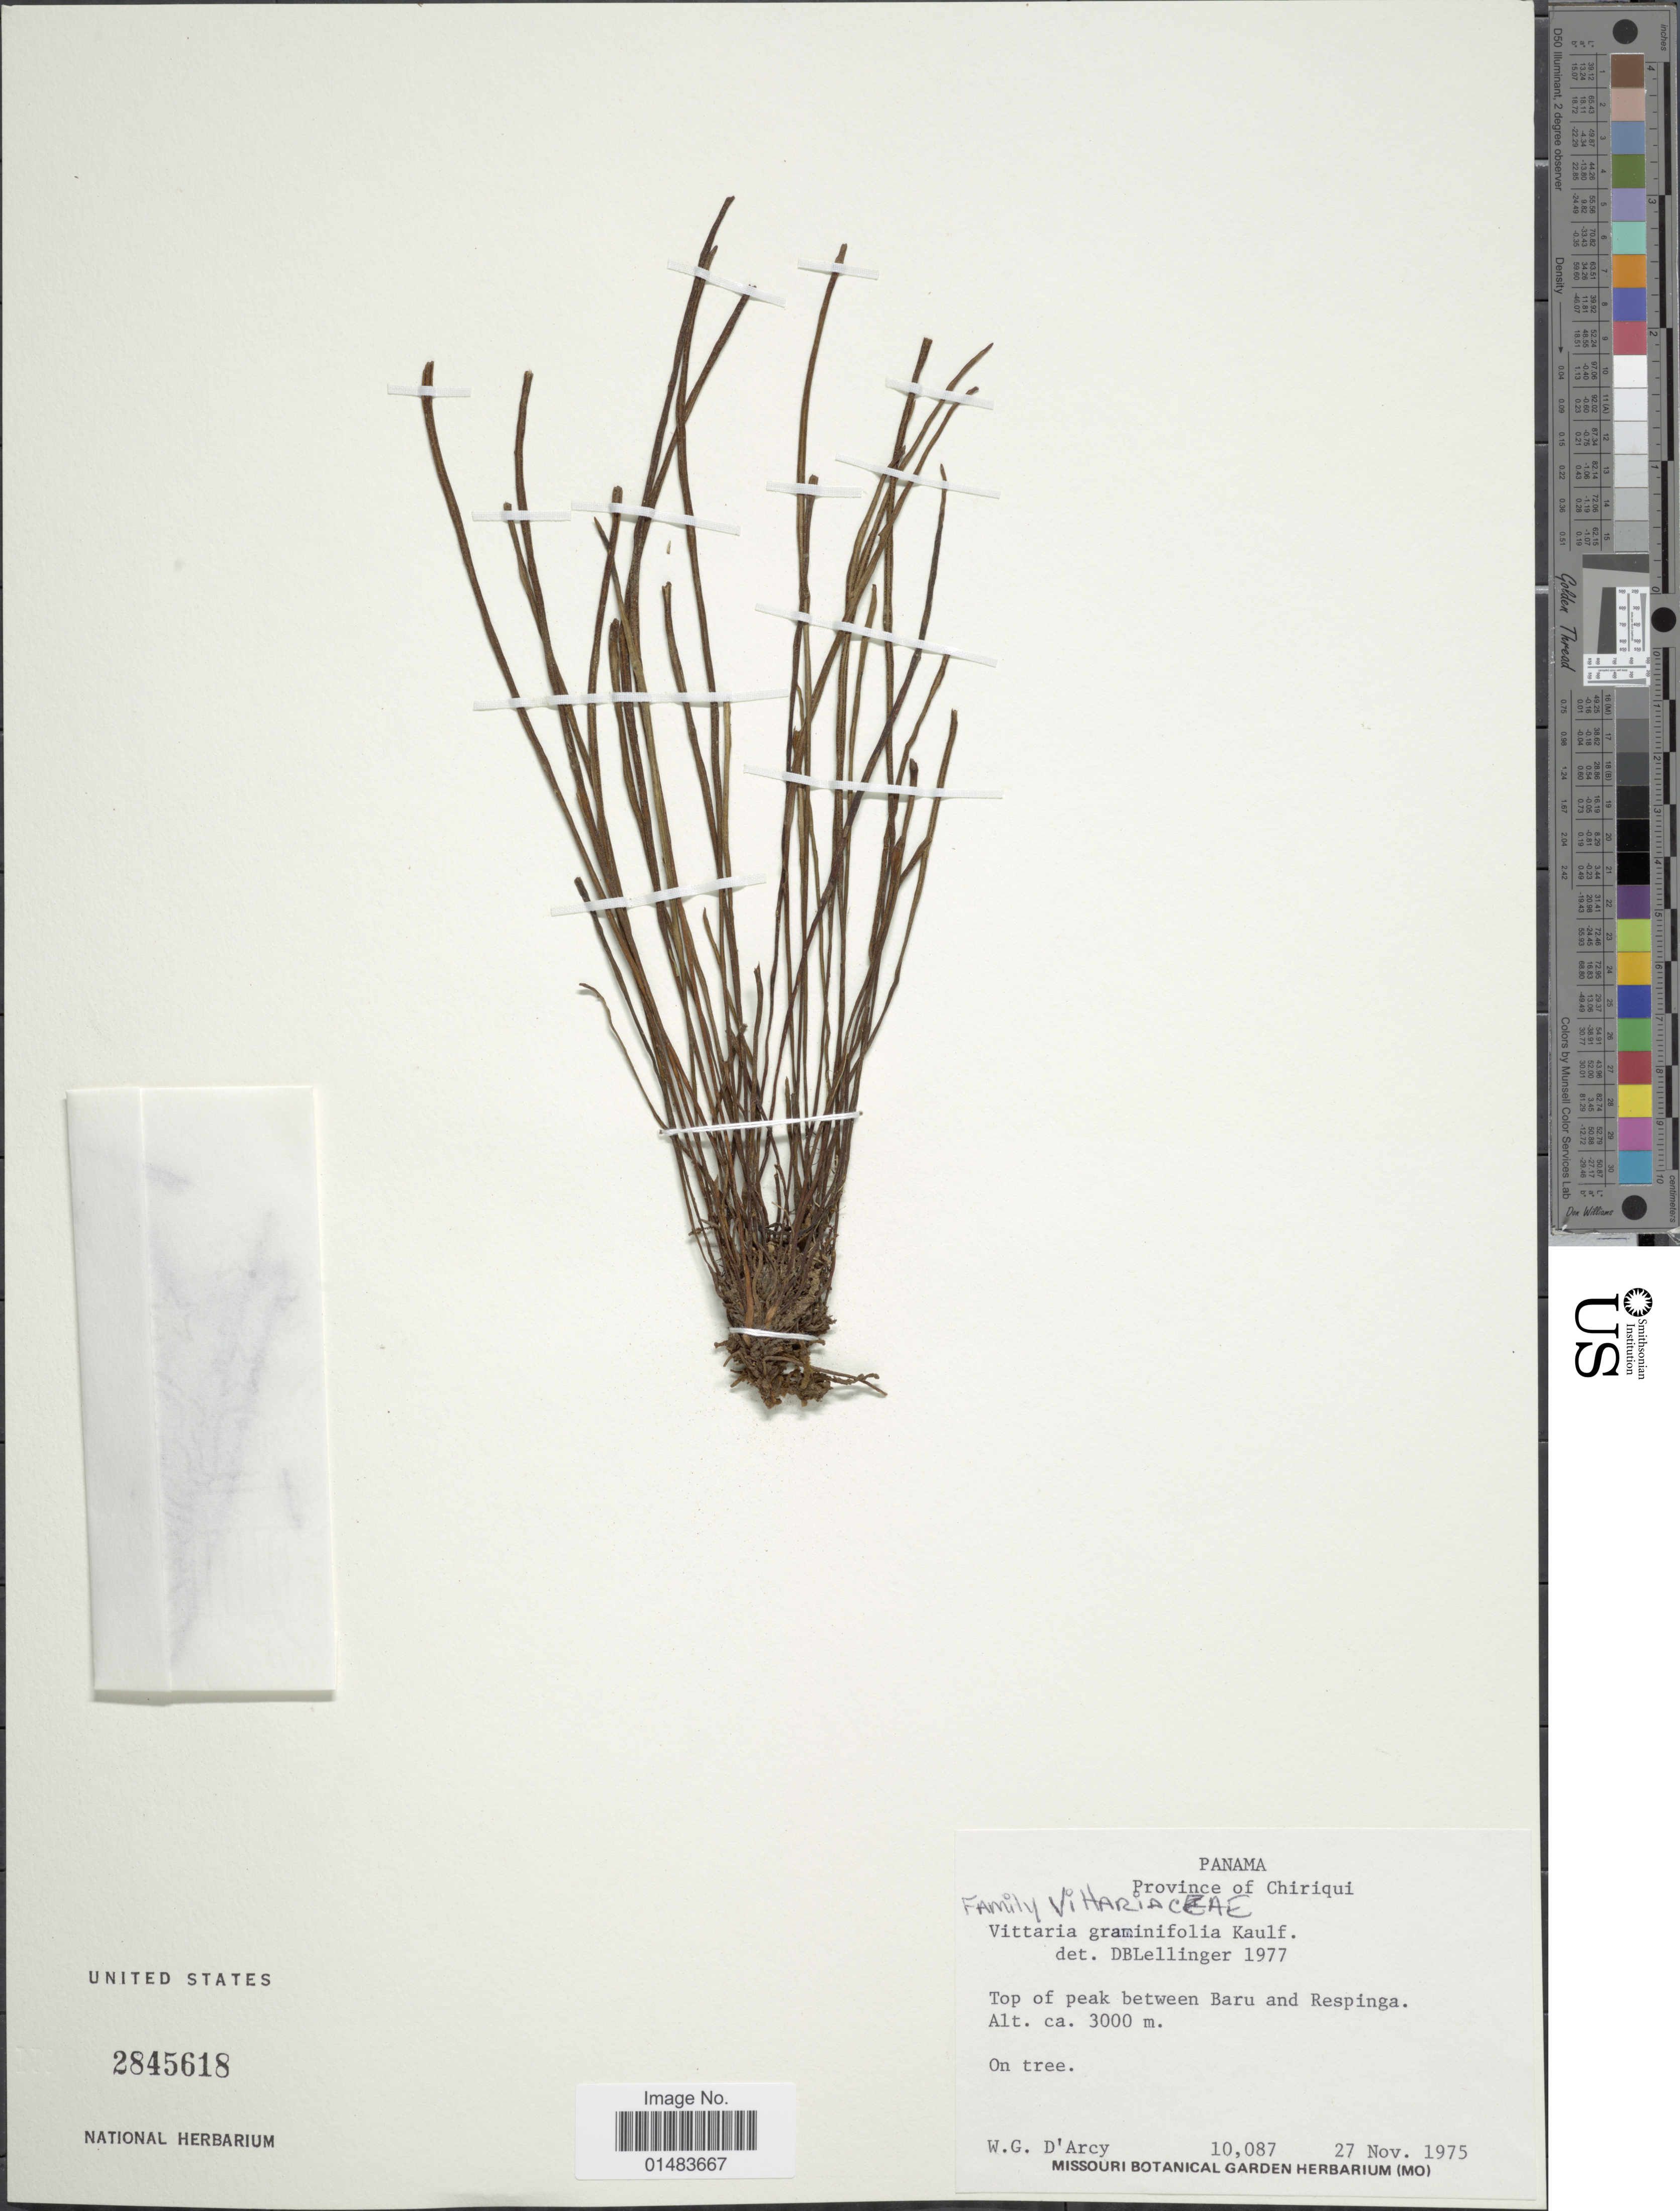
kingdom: Plantae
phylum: Tracheophyta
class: Polypodiopsida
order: Polypodiales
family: Pteridaceae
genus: Vittaria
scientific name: Vittaria graminifolia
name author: Kaulf.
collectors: W. G. D'Arcy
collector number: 10087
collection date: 1975-11-27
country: Panama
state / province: Chiriqui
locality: Top of peak between Baru and Respinga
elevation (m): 3000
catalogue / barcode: US 2845618